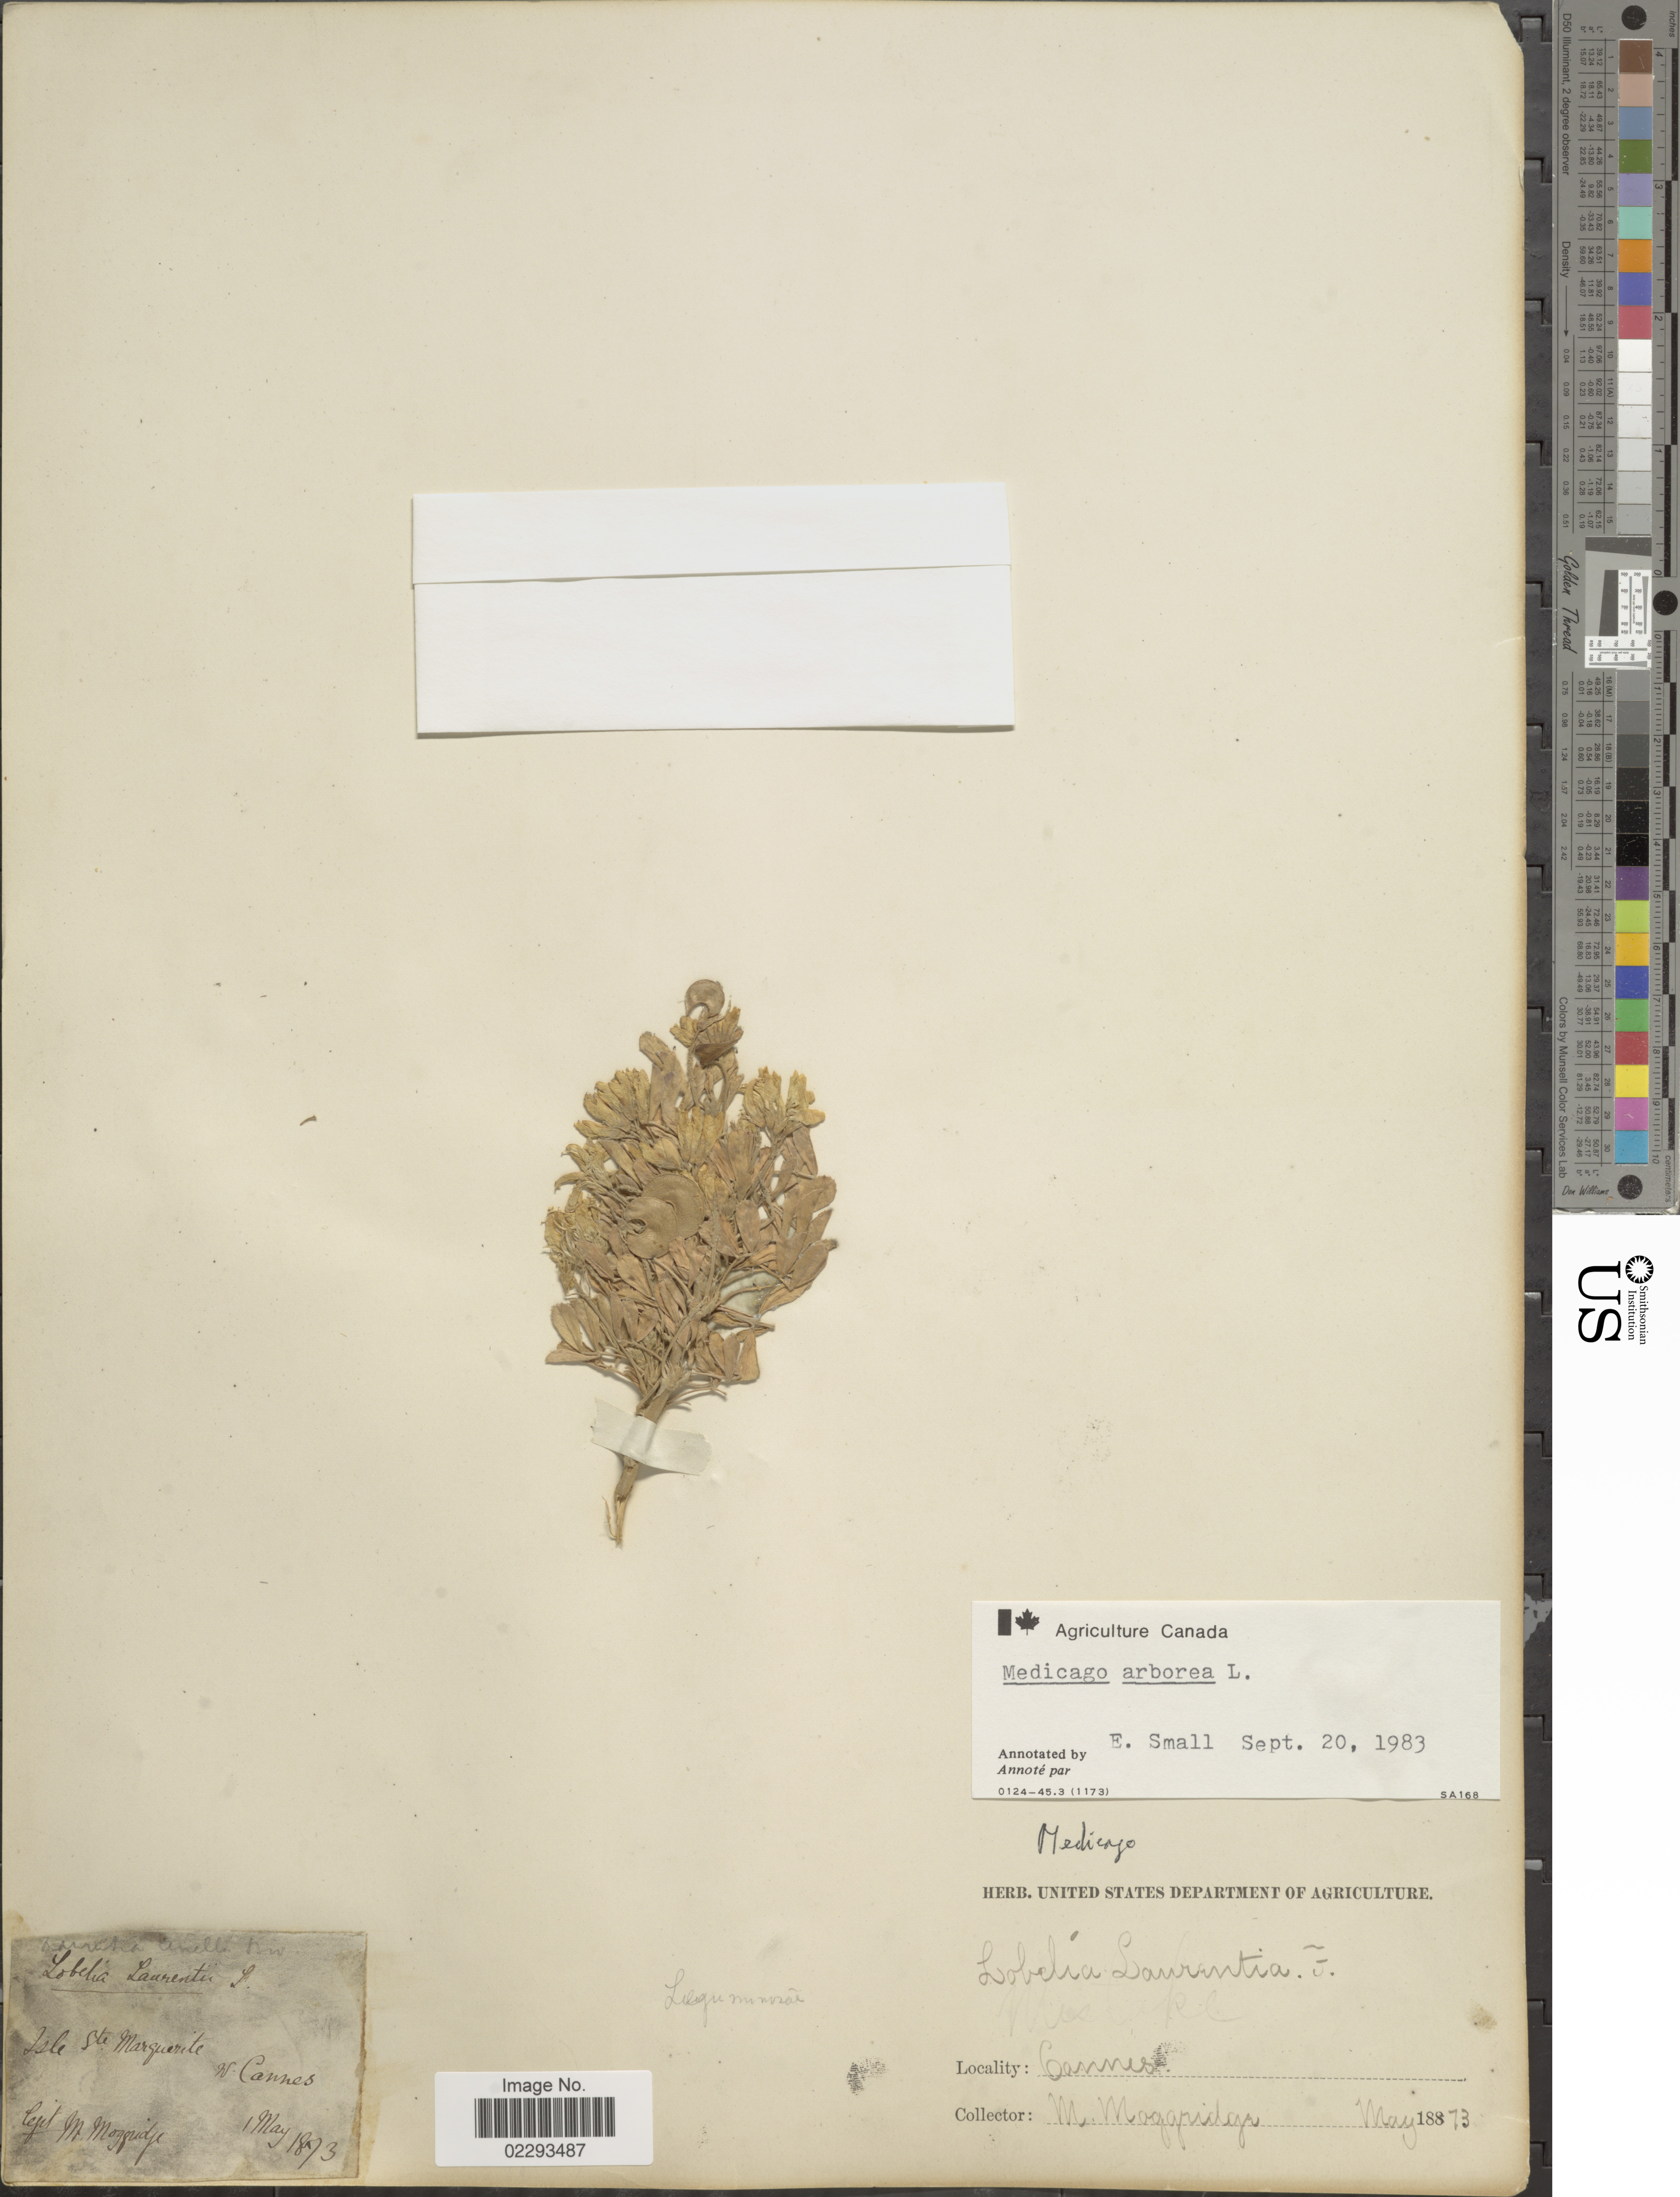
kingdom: Plantae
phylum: Tracheophyta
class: Magnoliopsida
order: Fabales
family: Fabaceae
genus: Medicago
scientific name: Medicago arborea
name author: L.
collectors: M. Moggridge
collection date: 1873-05-01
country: France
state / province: Provence-Alpes-Côte d'Azur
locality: Isle Ste Marguerite, w. [interpreted] Cannes